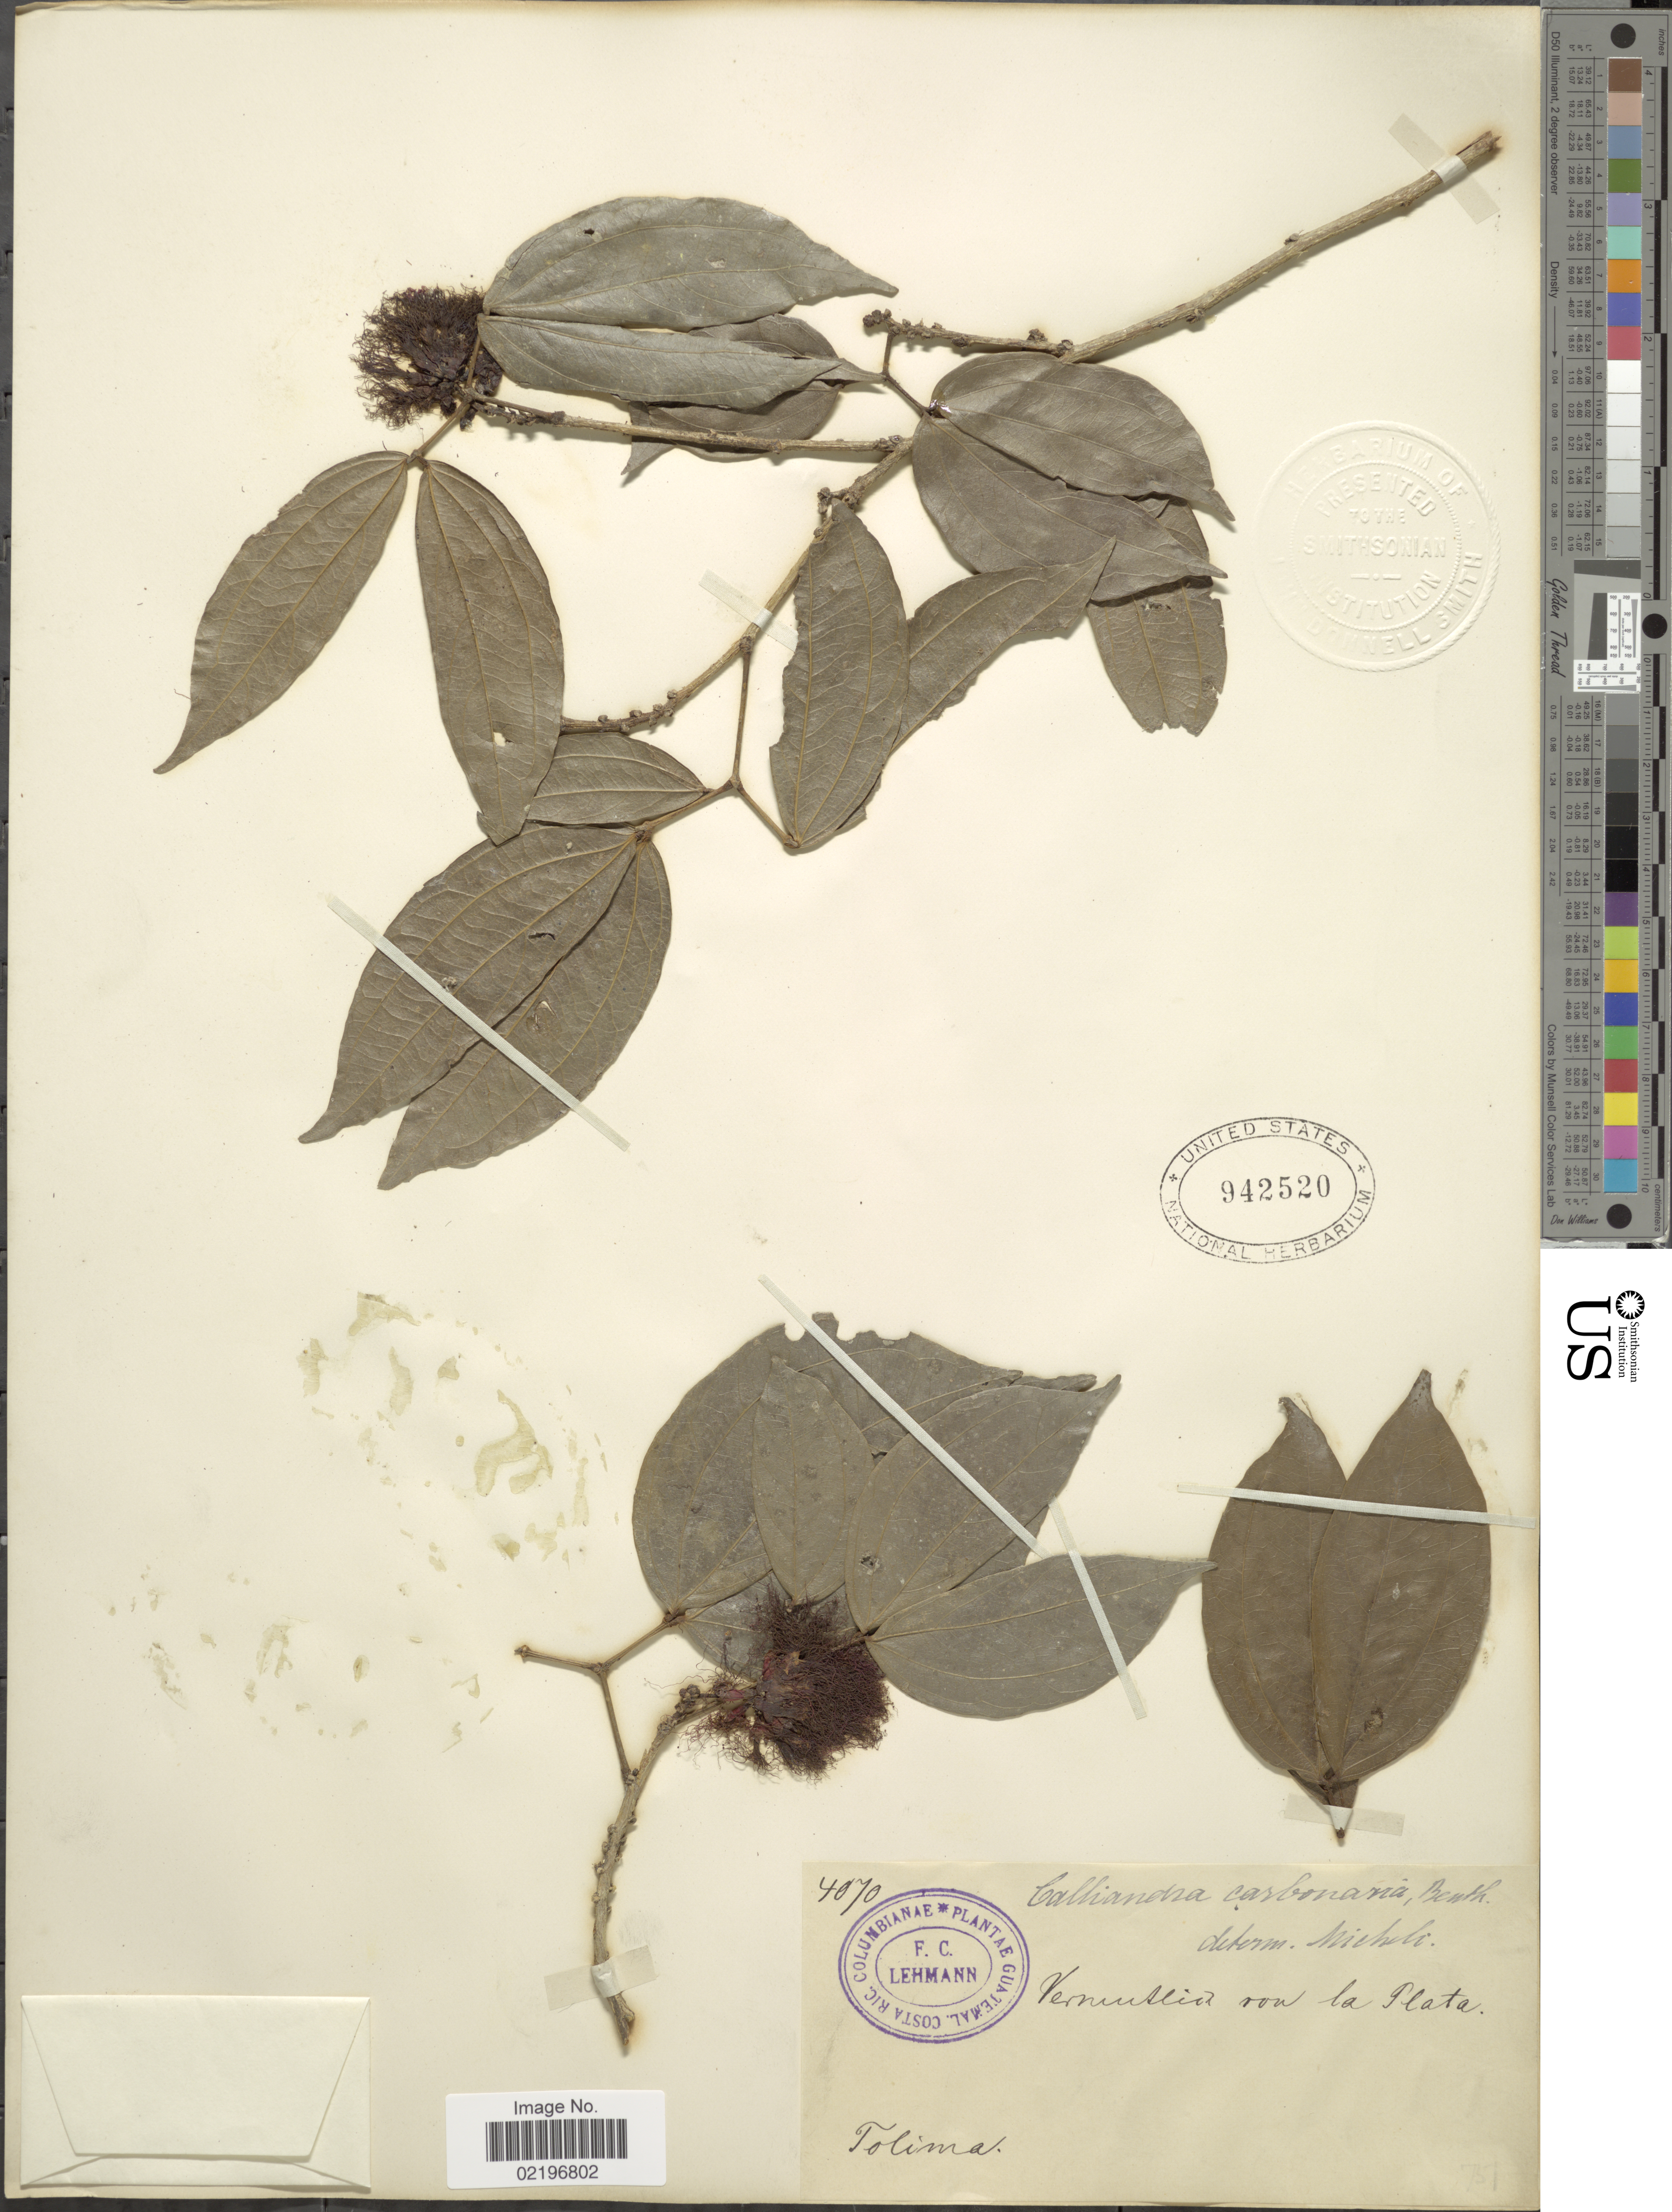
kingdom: Plantae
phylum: Tracheophyta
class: Magnoliopsida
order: Fabales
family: Fabaceae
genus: Calliandra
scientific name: Calliandra trinervia var. carbonaria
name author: (Benth.) Barneby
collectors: F. C. Lehmann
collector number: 4070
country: Colombia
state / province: Tolima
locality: Venezuela von la Plata.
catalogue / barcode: US 942520